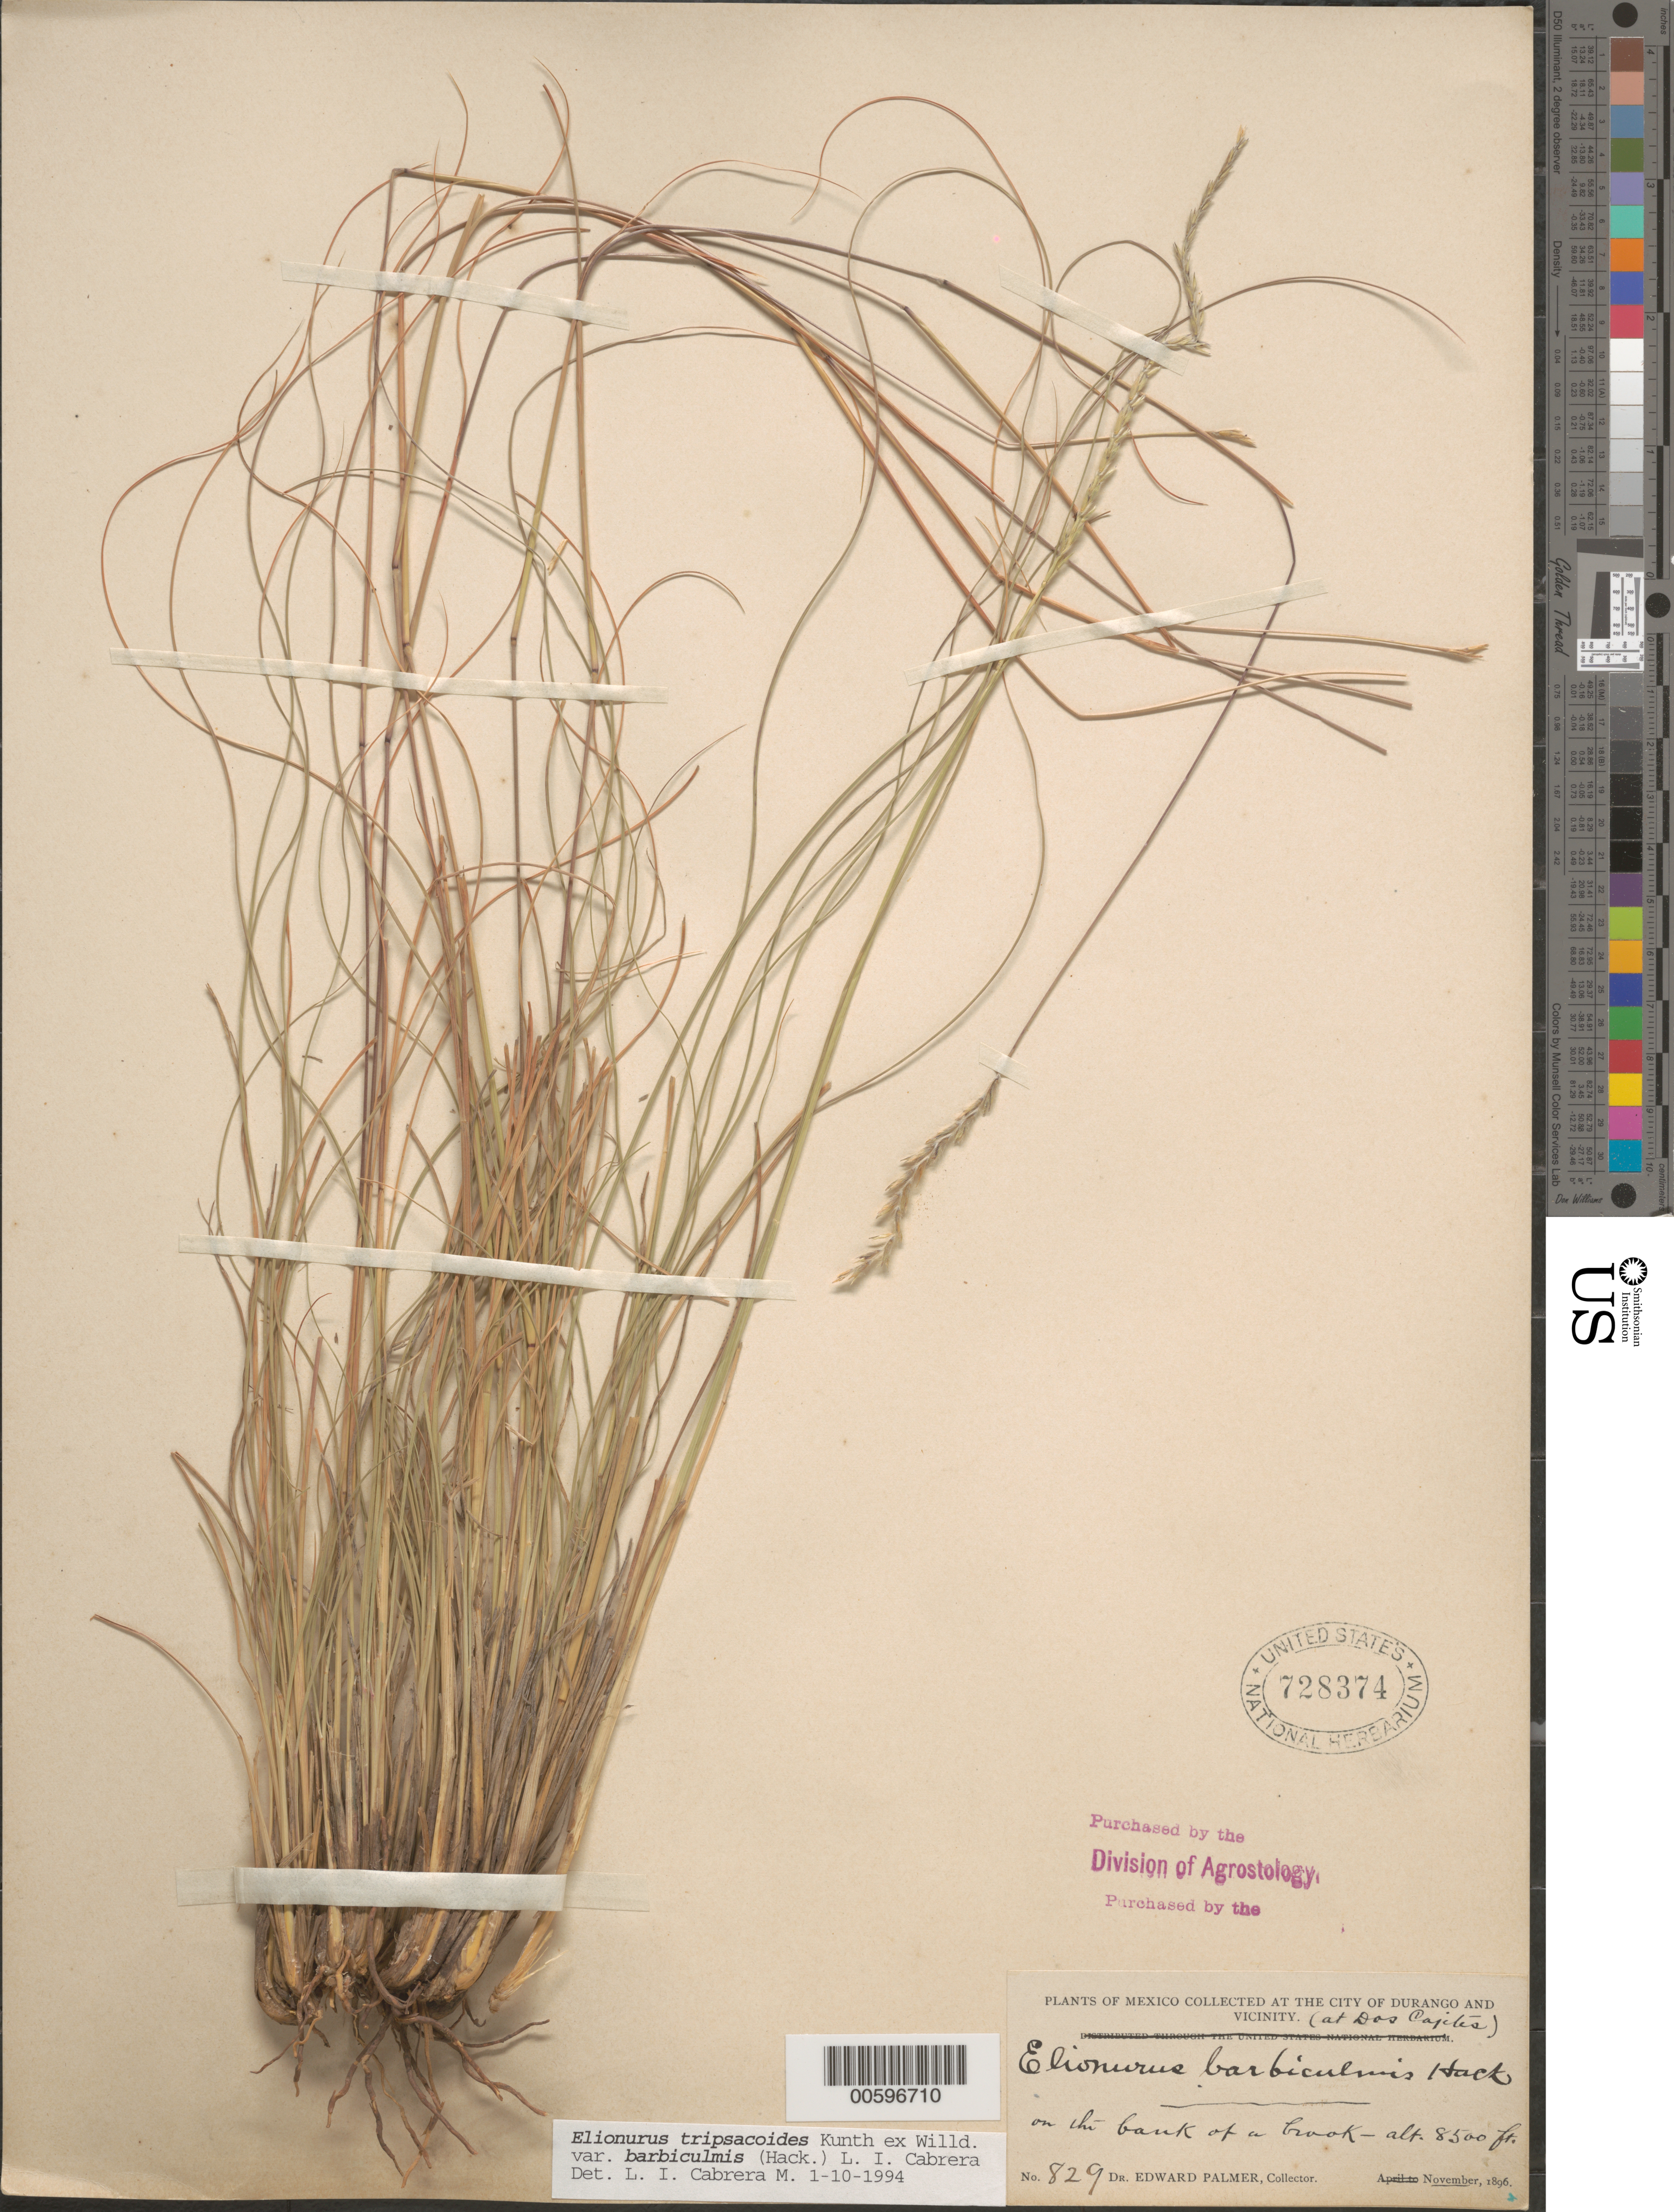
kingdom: Plantae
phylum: Tracheophyta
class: Liliopsida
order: Poales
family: Poaceae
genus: Elionurus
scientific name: Elionurus tripsacoides var. barbiculmis (Hack.) L.I. Cabrera & Dávila, comb. ined.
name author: (Hack.) L.I. Cabrera & Dávila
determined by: Cabrera M., L. I.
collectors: E. Palmer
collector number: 829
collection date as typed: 0 Nov 1896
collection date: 1896-11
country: Mexico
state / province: Durango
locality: City of Durango and vicinity. (at Dos Cajctes).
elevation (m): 2591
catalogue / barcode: US 728374